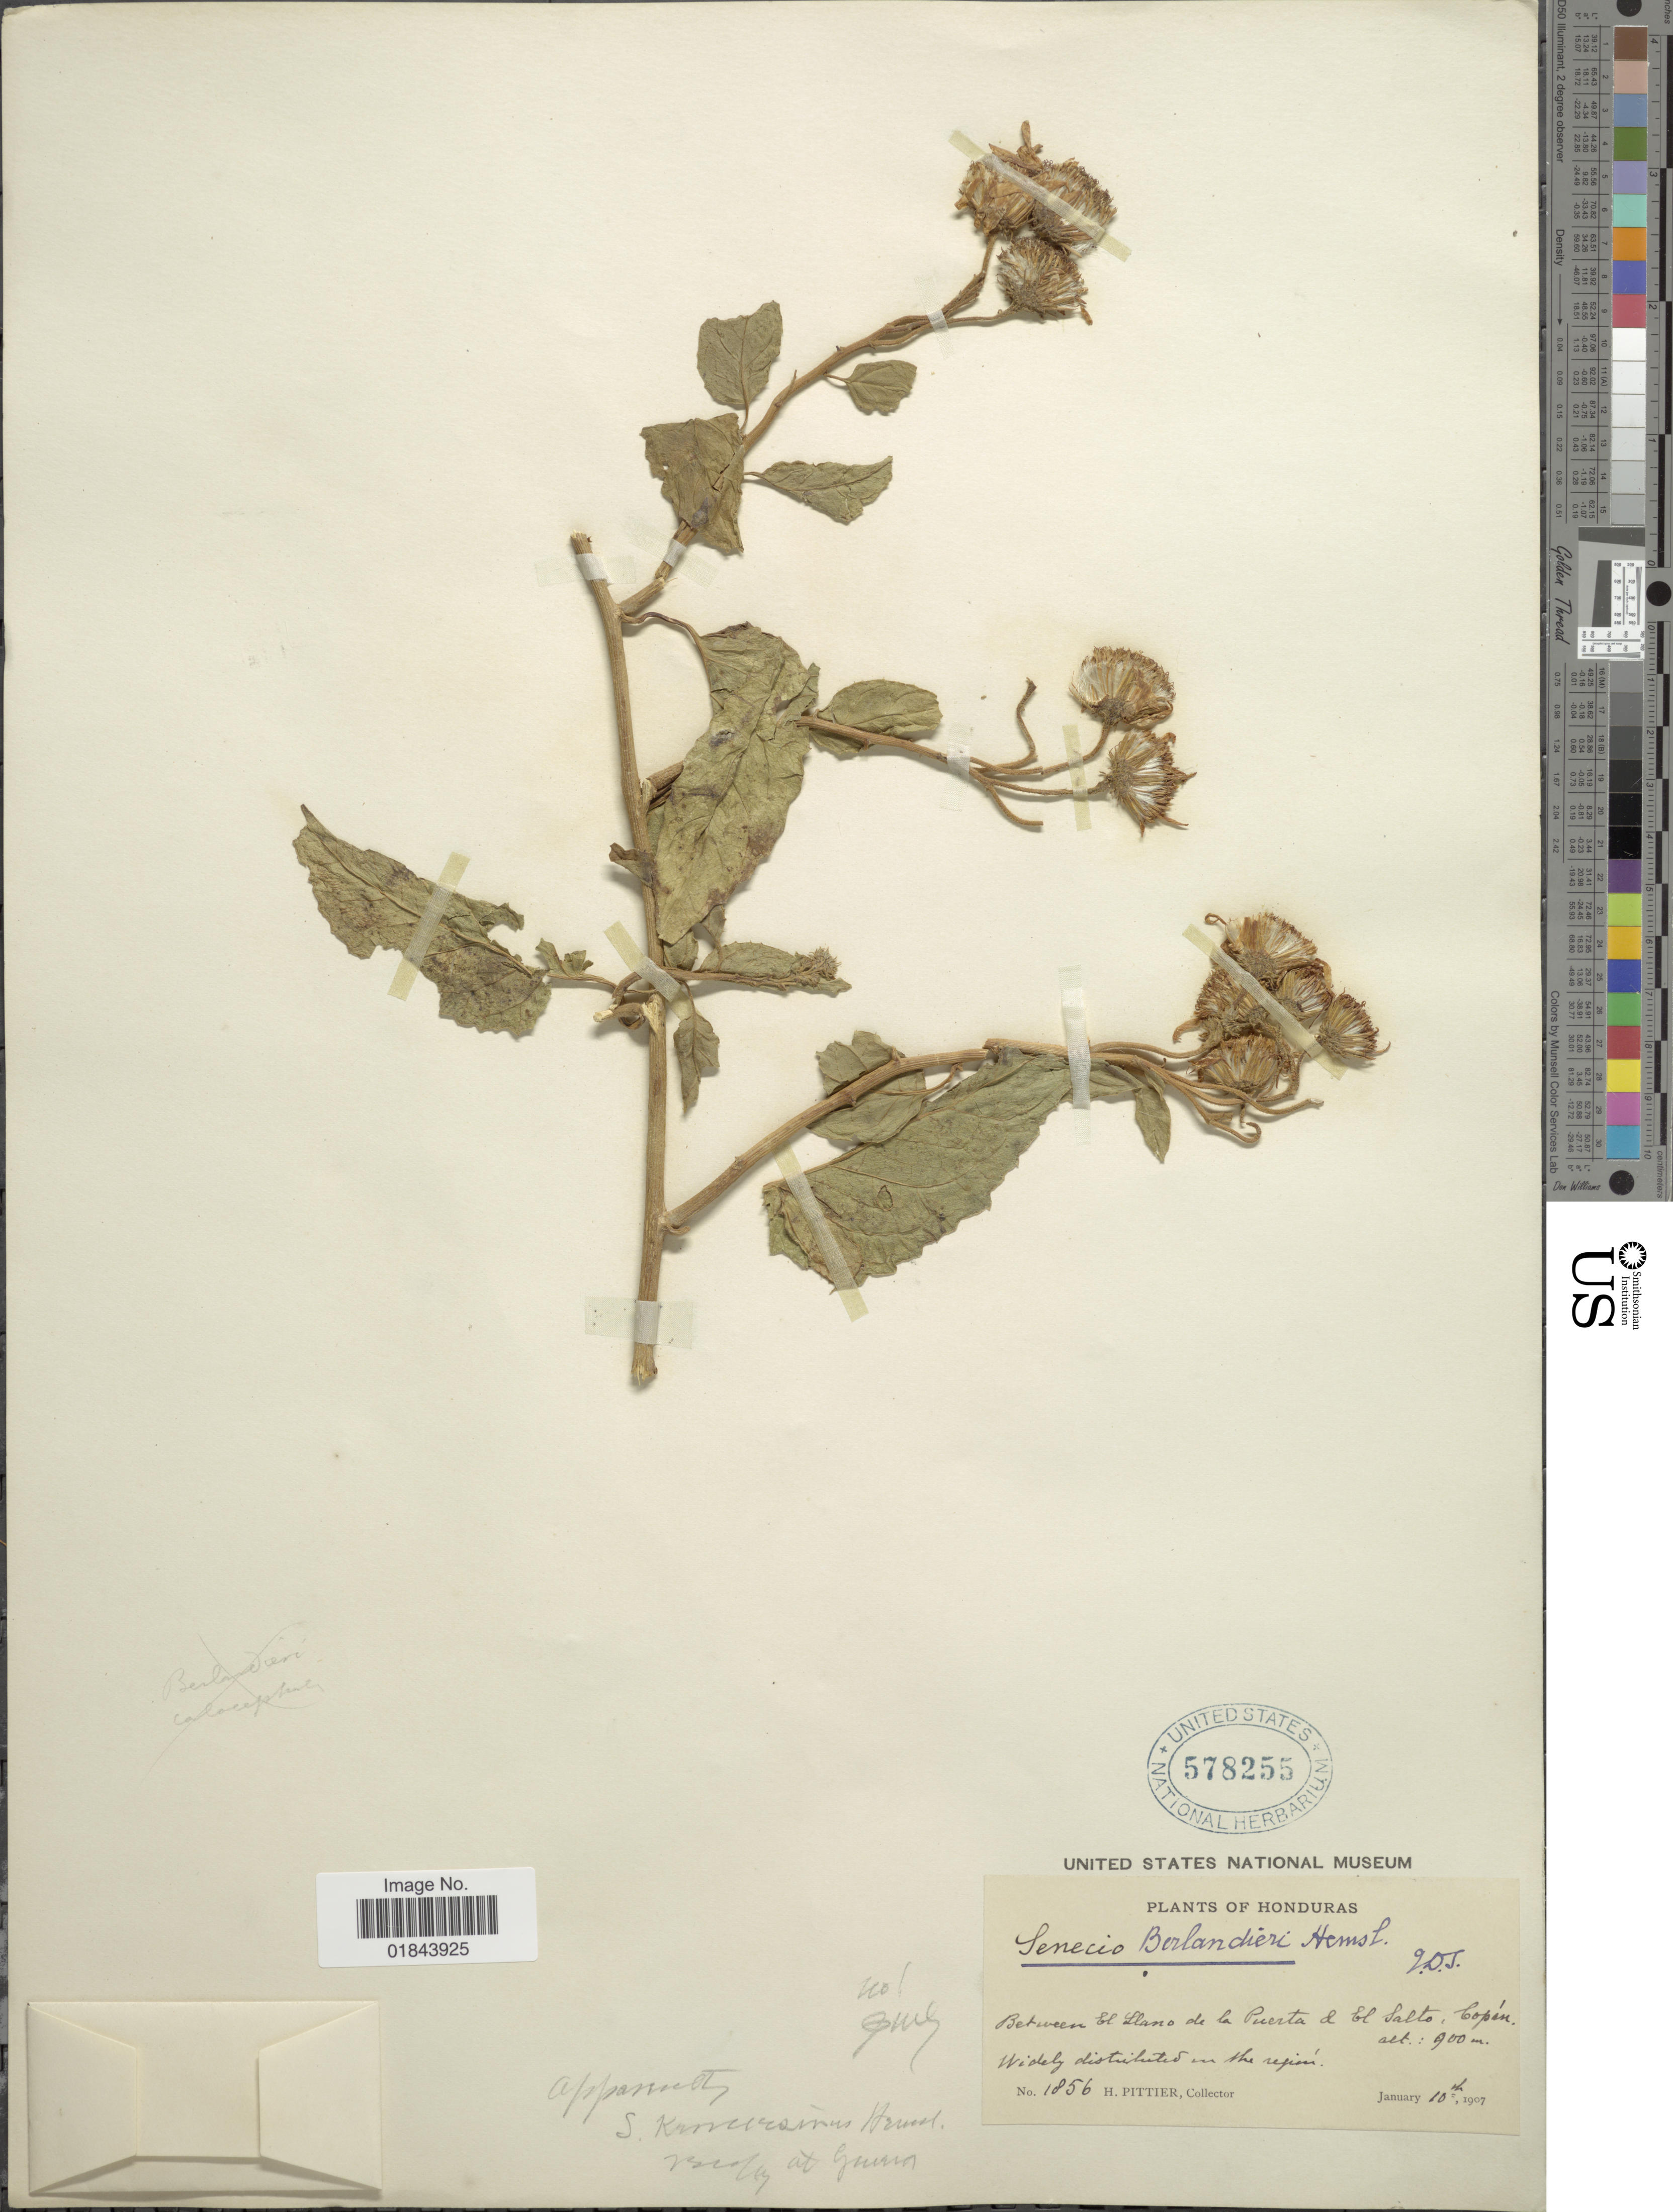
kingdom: Plantae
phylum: Tracheophyta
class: Magnoliopsida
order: Asterales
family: Asteraceae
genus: Pseudogynoxys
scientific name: Pseudogynoxys haenkei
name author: (DC.) Cabrera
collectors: H. F. Pittier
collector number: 1856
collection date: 1907-01-10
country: Honduras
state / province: Copán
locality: Between El Llano de la Puerta d El Salto, Copán, Widely disturbed in the región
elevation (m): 900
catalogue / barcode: US 578255